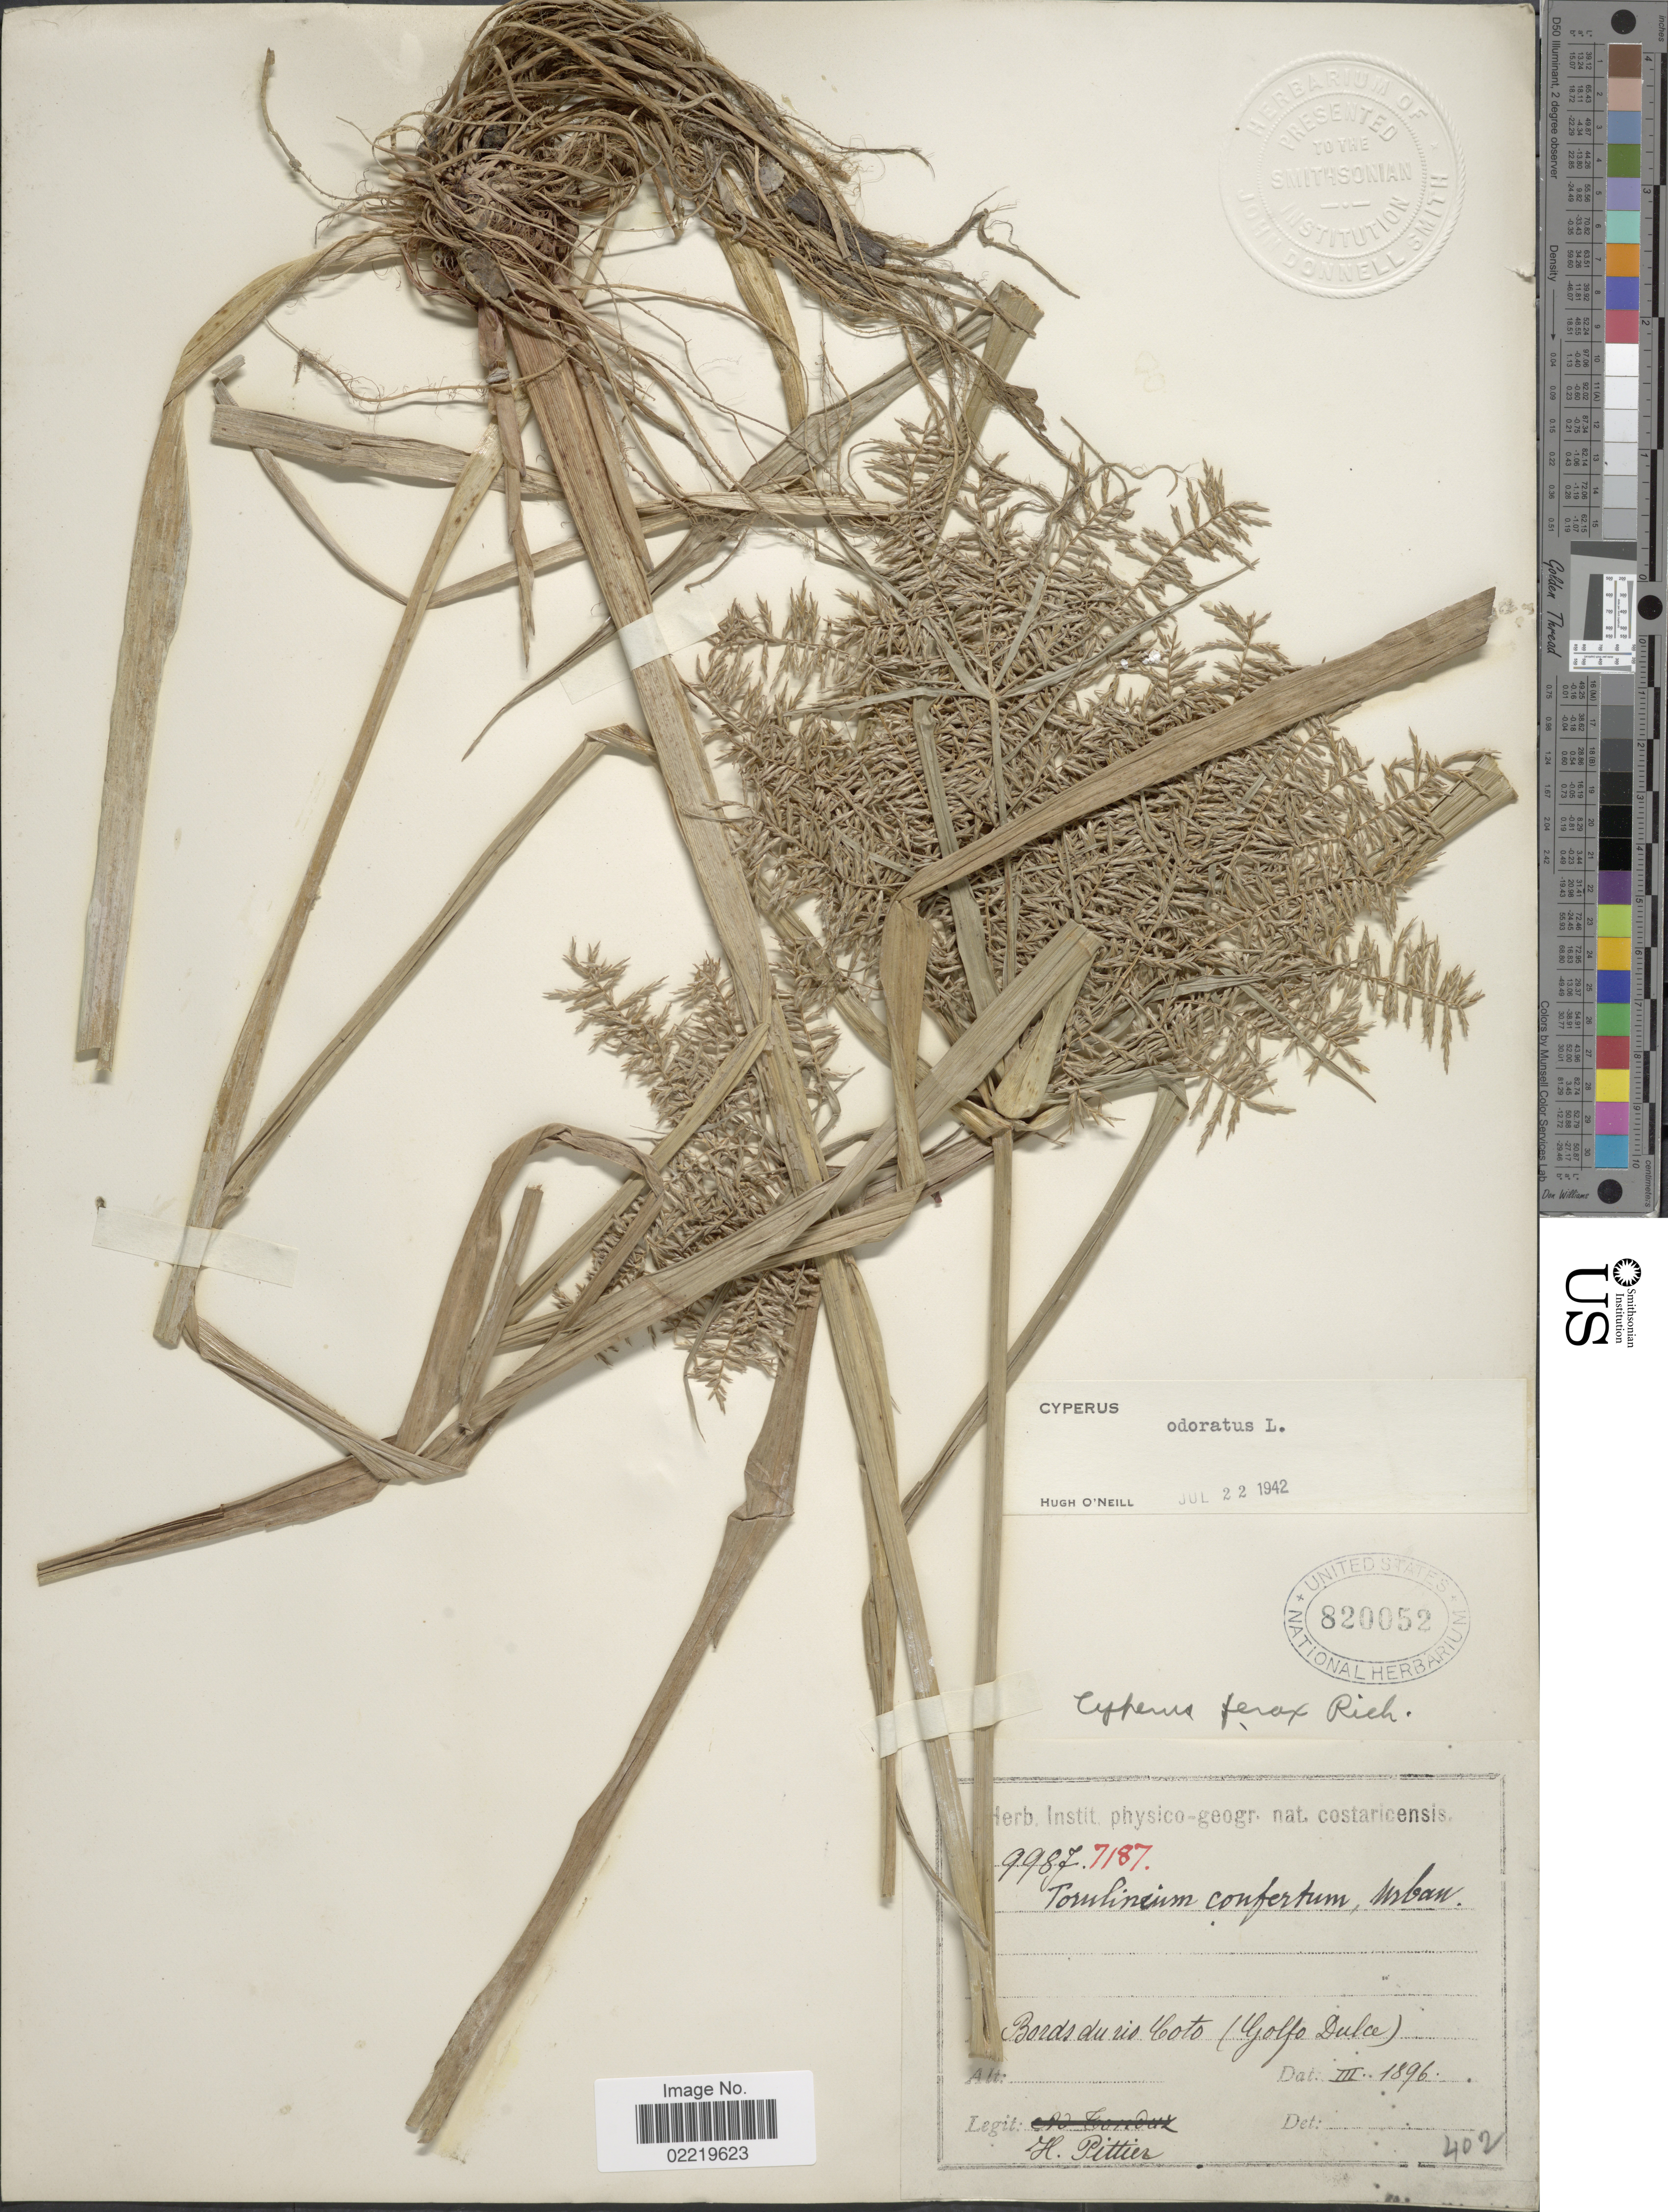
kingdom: Plantae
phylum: Tracheophyta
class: Liliopsida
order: Poales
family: Cyperaceae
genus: Cyperus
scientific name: Cyperus odoratus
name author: L.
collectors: H. Pitier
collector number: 9987.7187?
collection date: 1896-03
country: Costa Rica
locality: Bord du Río Coto (Golfo Dulce)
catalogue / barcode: US 820052